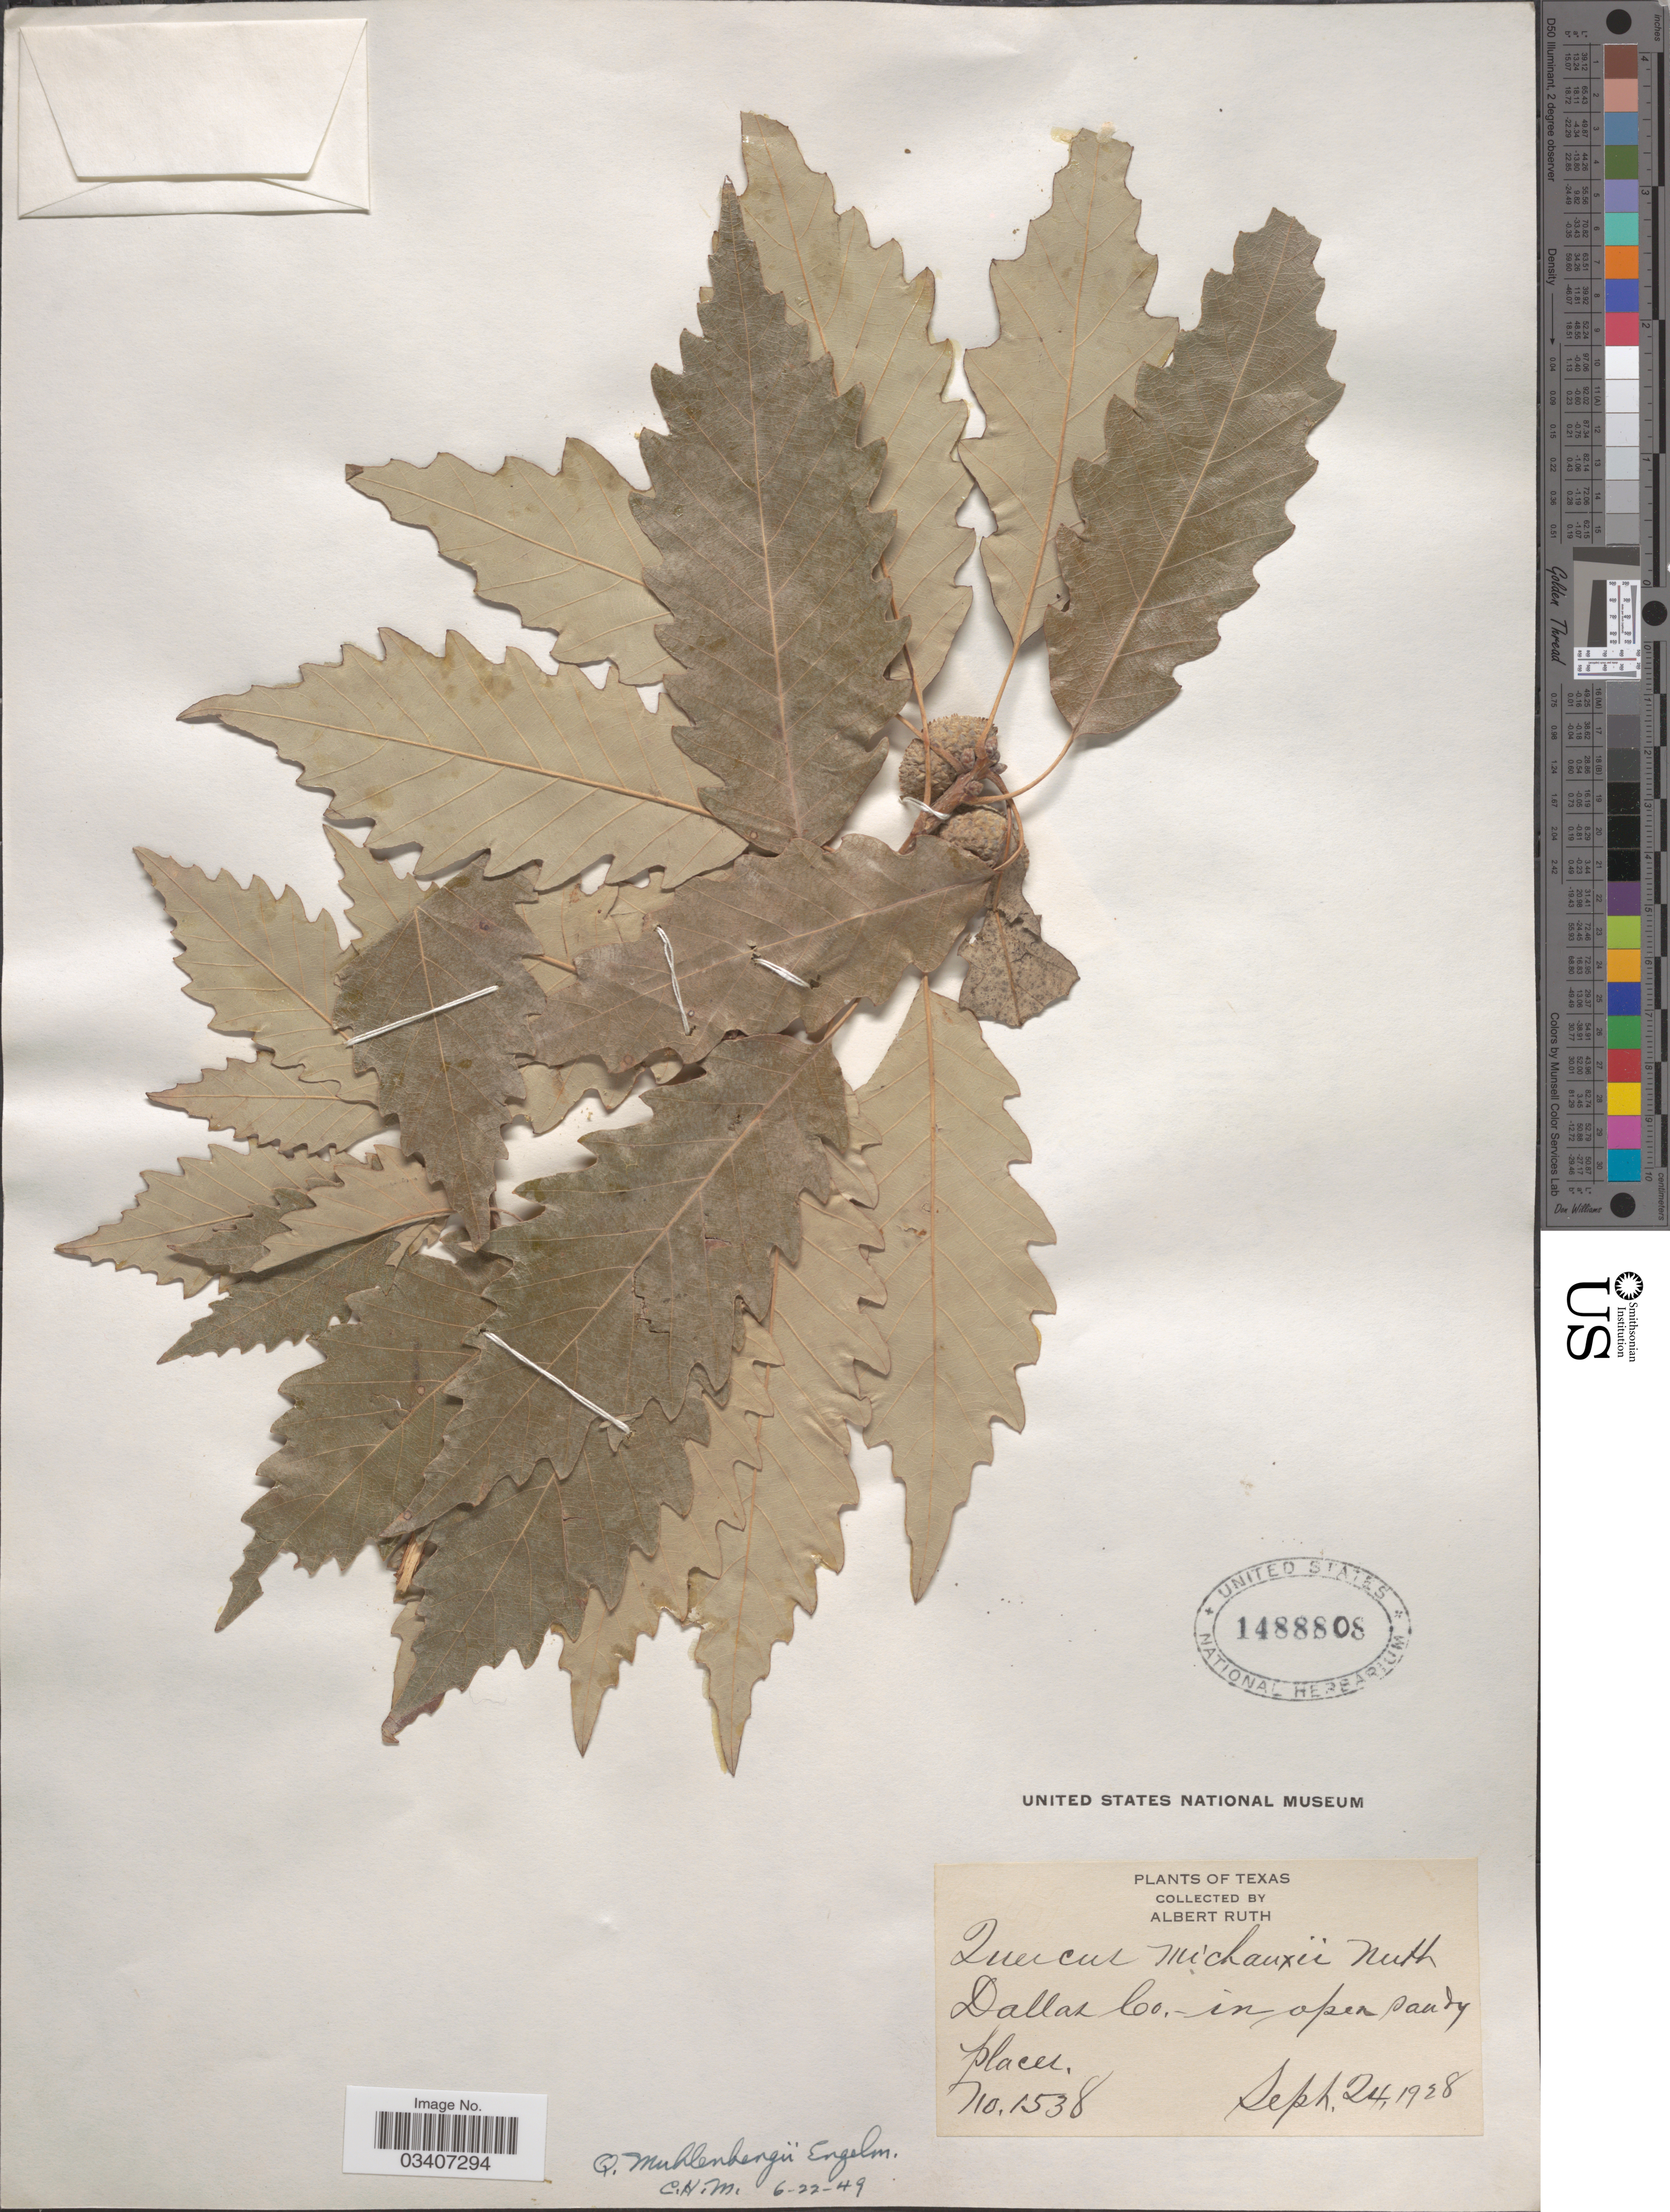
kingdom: Plantae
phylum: Tracheophyta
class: Magnoliopsida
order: Fagales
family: Fagaceae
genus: Quercus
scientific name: Quercus muehlenbergii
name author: Engelm.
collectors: A. Ruth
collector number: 1538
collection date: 1928-09-24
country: United States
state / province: Texas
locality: Dallas Co.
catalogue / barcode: US 1488808